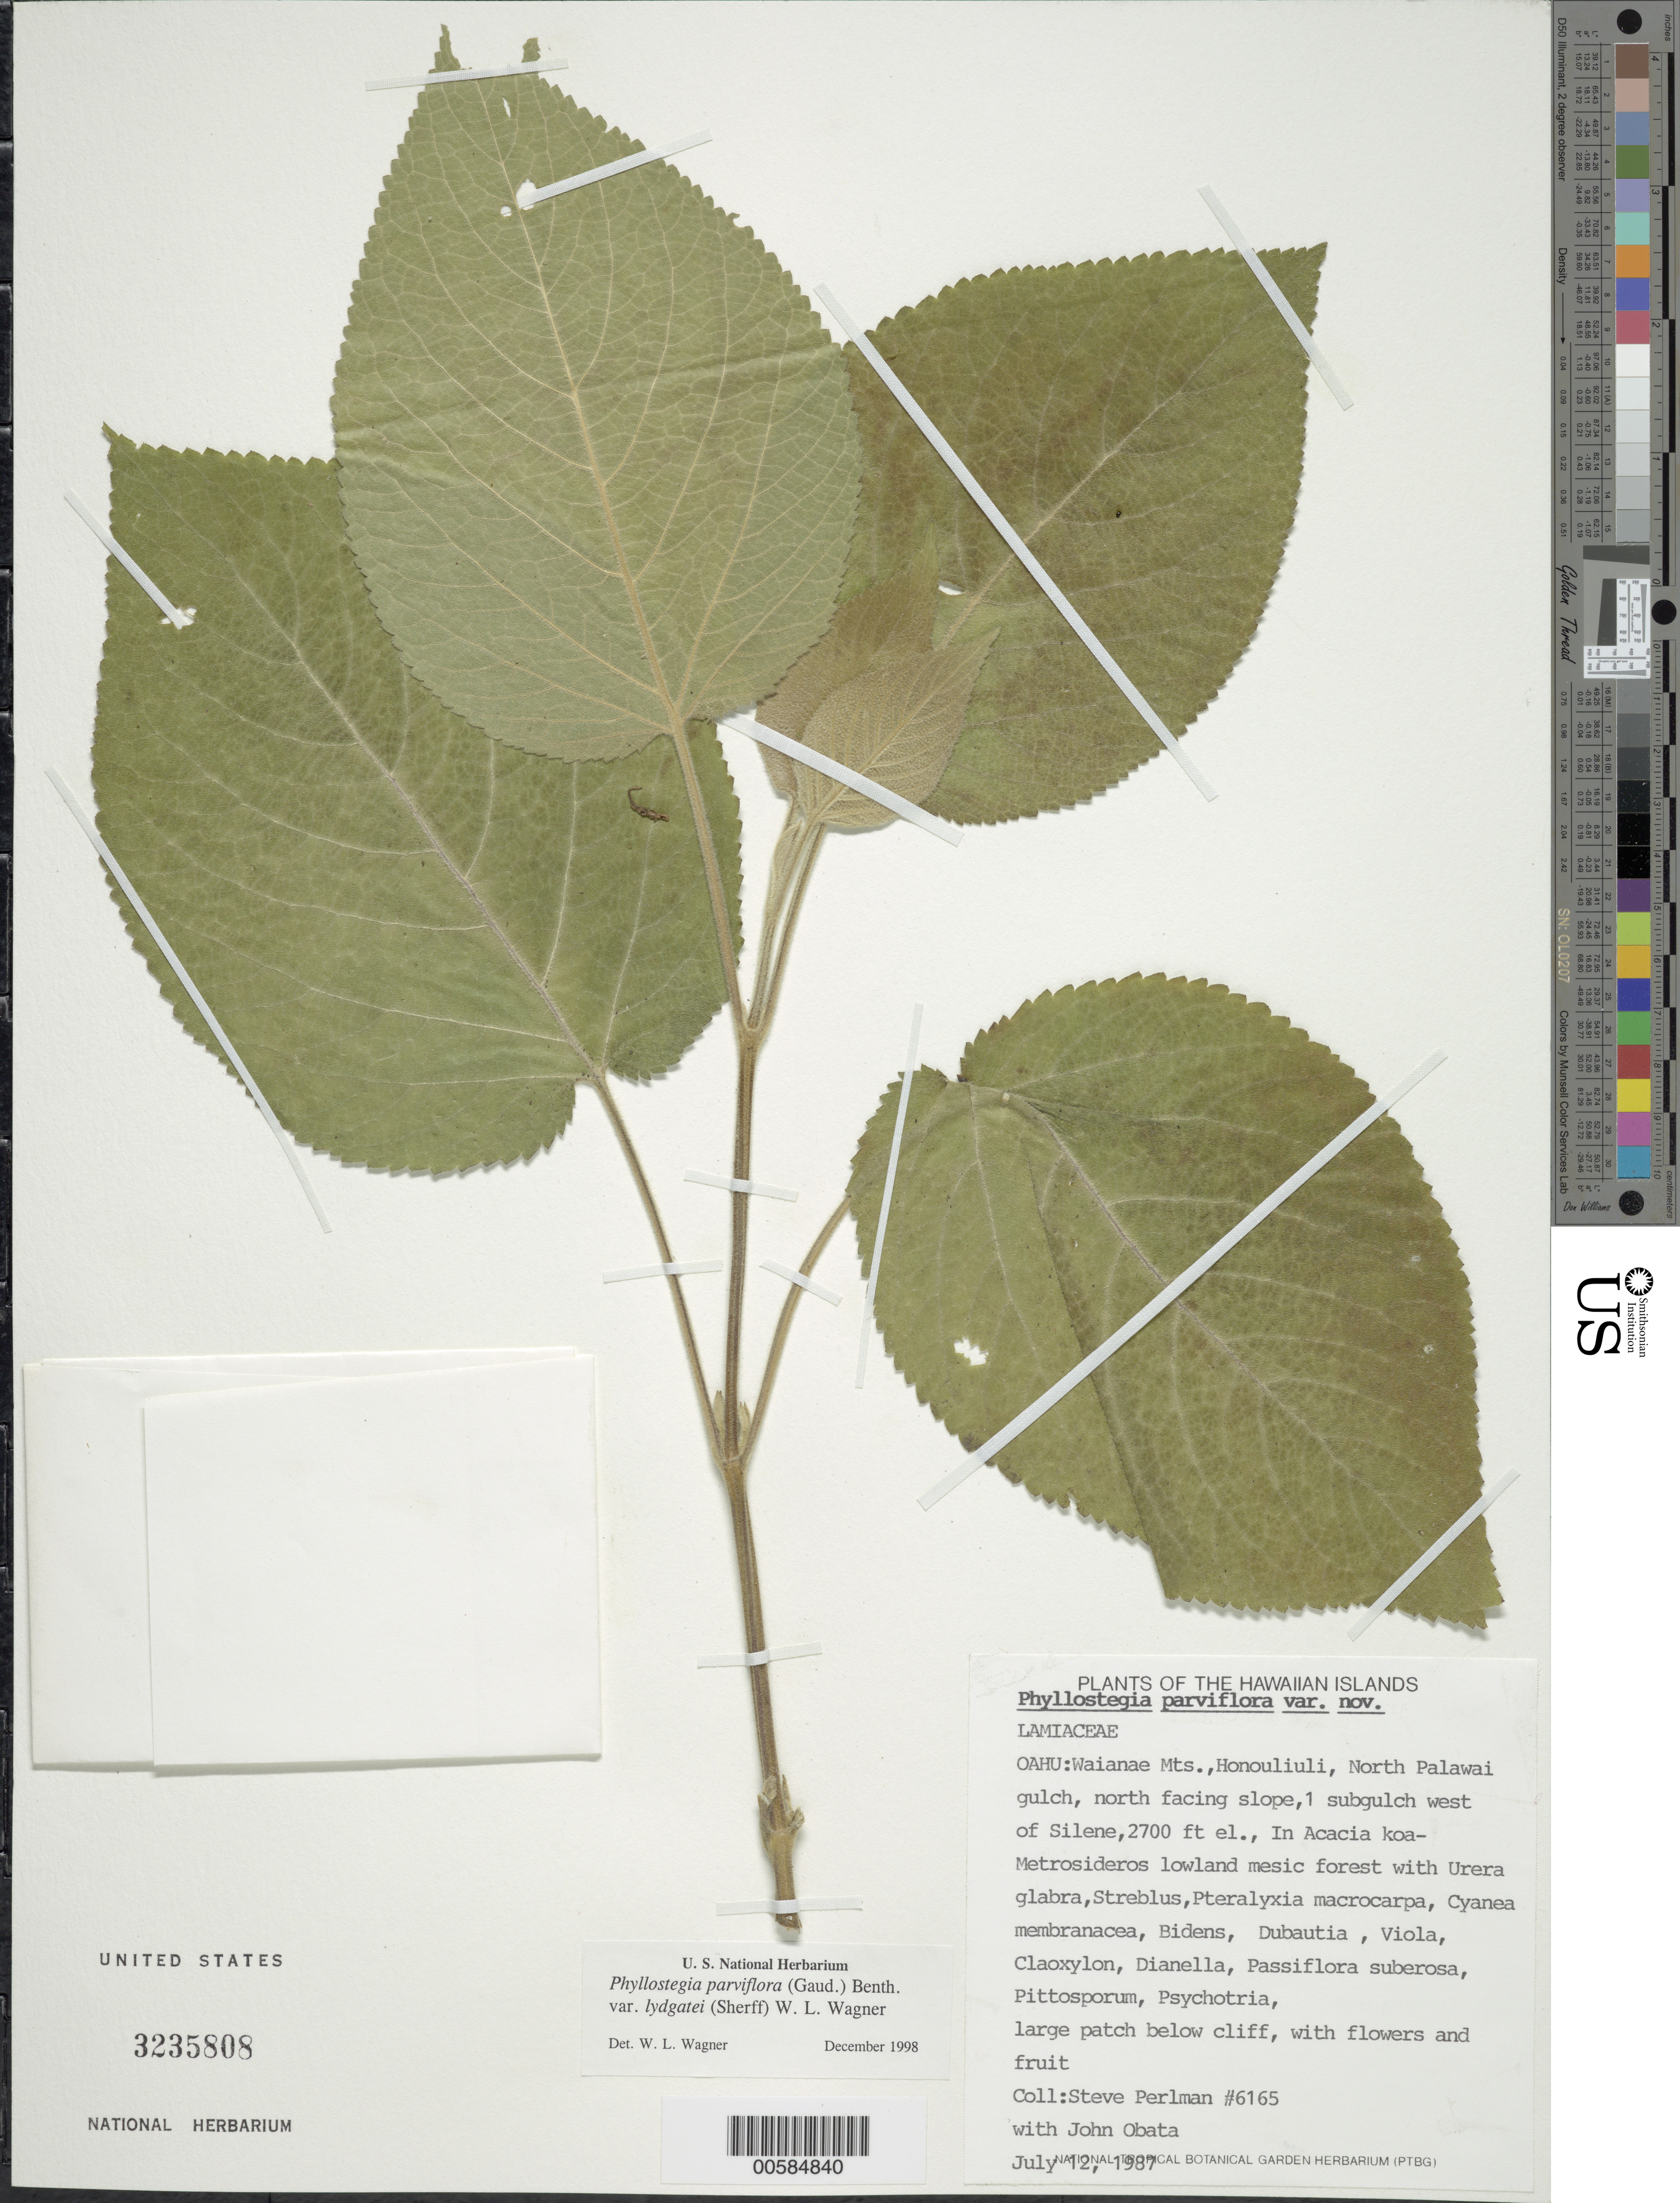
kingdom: Plantae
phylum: Tracheophyta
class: Magnoliopsida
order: Lamiales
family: Lamiaceae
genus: Phyllostegia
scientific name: Phyllostegia parviflora var. lydgatei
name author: (Gaudich.) Benth.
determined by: Wagner, W. L., (BOT), Smithsonian Institution - National Museum of Natural History (UNITED STATES)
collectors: S. P. Perlman & J. Obata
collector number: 6165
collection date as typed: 12 Jul 1987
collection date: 1987-07-12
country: United States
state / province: Hawaii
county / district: Honolulu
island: Oahu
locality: Waianae Mts, Honouliuli, N Palawai gulch, N facing slope, 1 subgulch W of Silene.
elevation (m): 823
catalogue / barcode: US 3235808